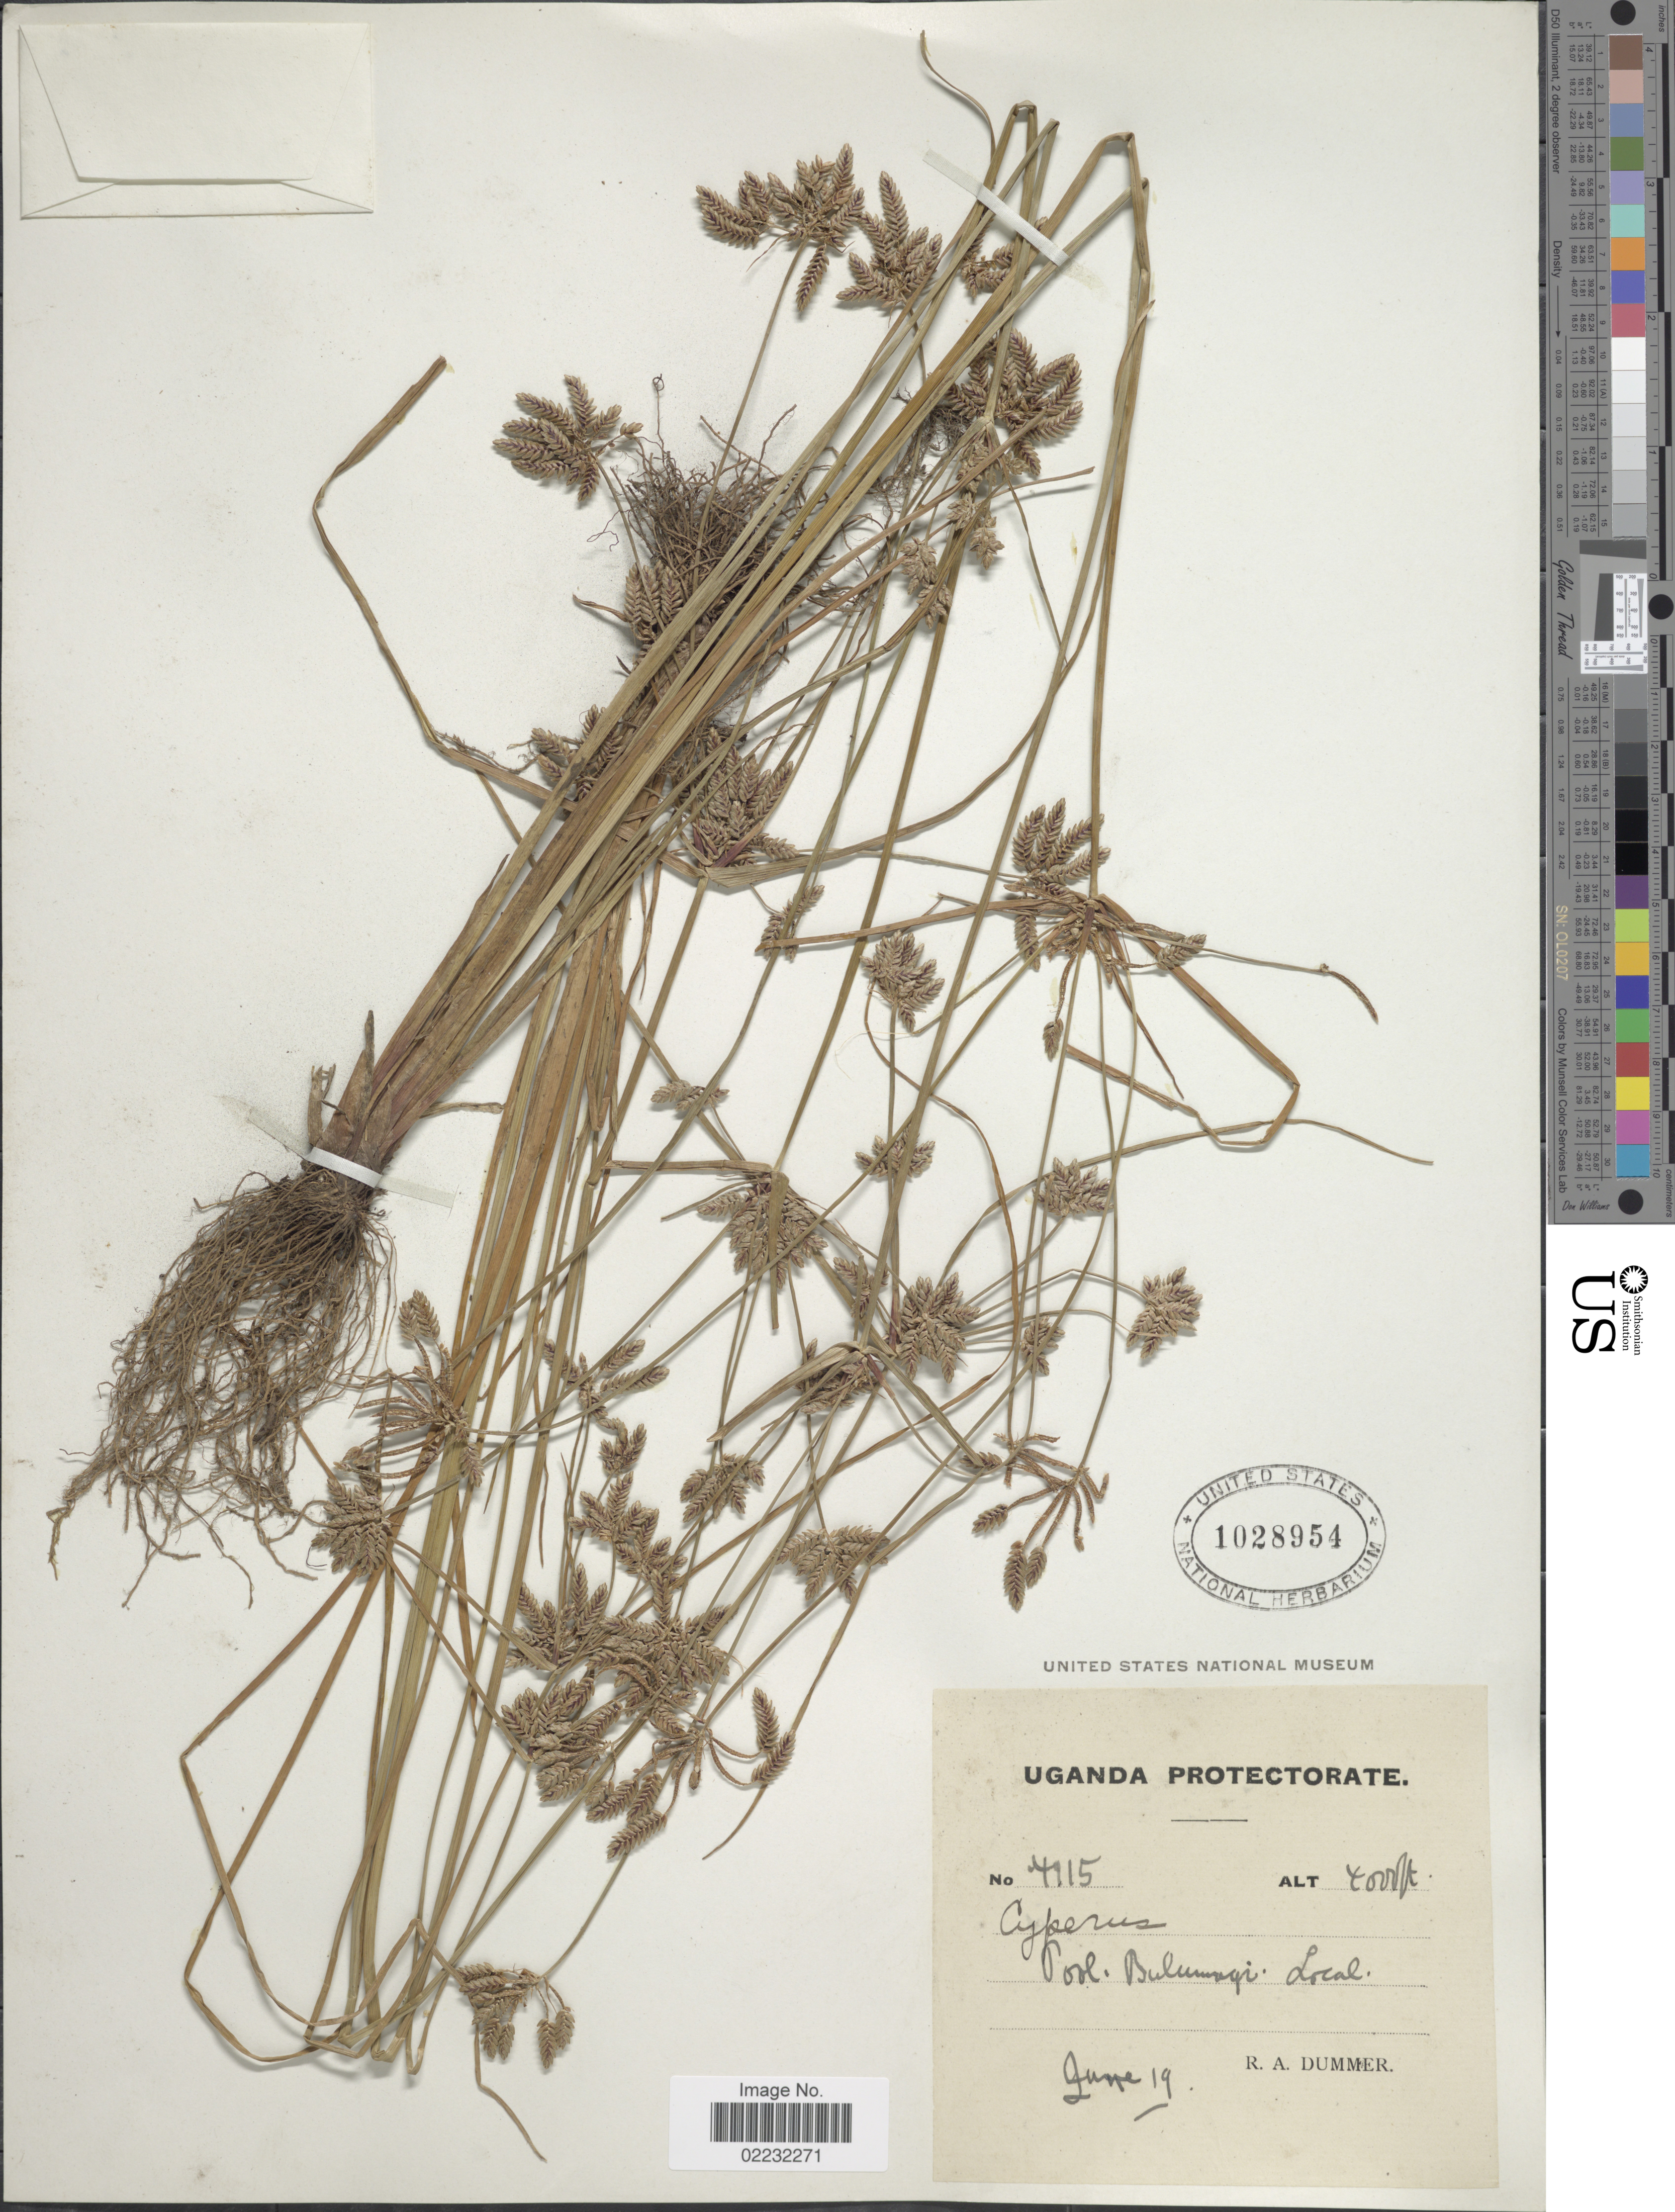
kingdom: Plantae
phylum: Tracheophyta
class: Liliopsida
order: Poales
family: Cyperaceae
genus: Cyperus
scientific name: Cyperus pustulatus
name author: Vahl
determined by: Strong, Mark T., (BOT), Smithsonian Institution - National Museum of Natural History (UNITED STATES)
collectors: R. Dümmer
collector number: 4115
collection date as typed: Transcribed d/m/y: /6/19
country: Uganda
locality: Pool. Bulumagi.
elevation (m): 1219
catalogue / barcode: US 1028954